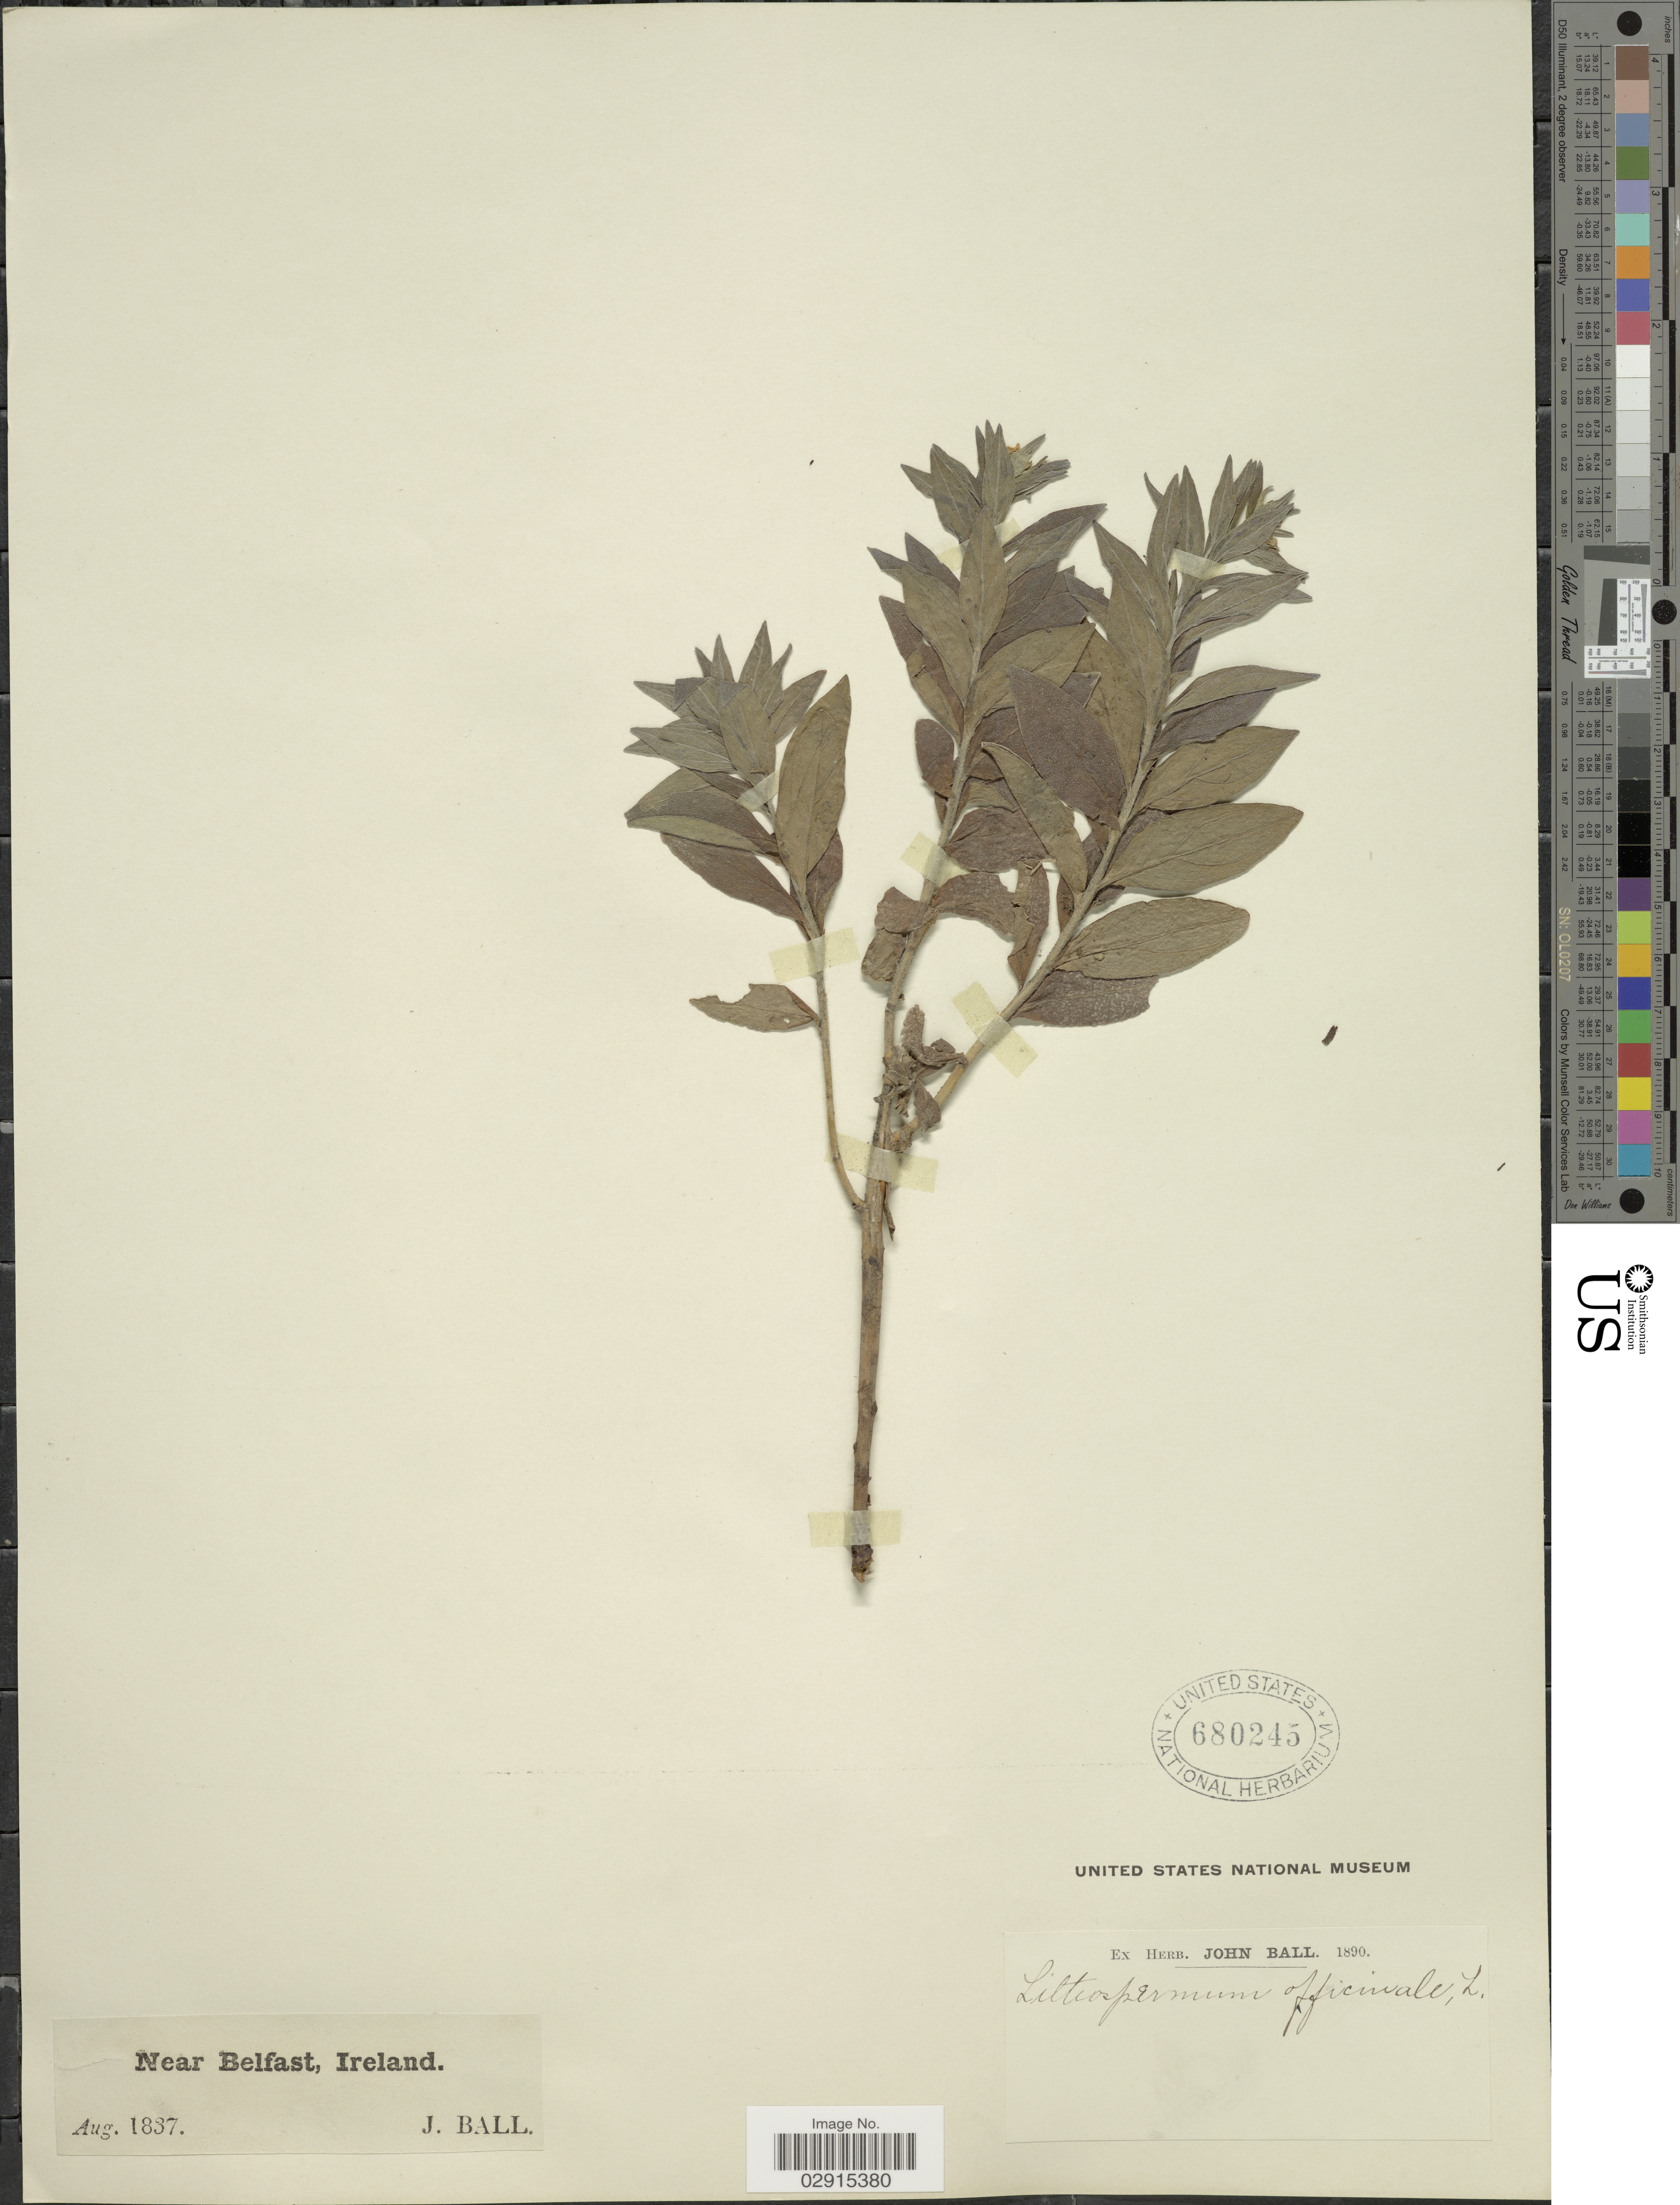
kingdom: Plantae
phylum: Tracheophyta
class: Magnoliopsida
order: Boraginales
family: Boraginaceae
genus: Lithospermum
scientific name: Lithospermum officinale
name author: L.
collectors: J. Ball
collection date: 1837-08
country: Ireland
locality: Near Belfast, Ireland.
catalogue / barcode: US 680245